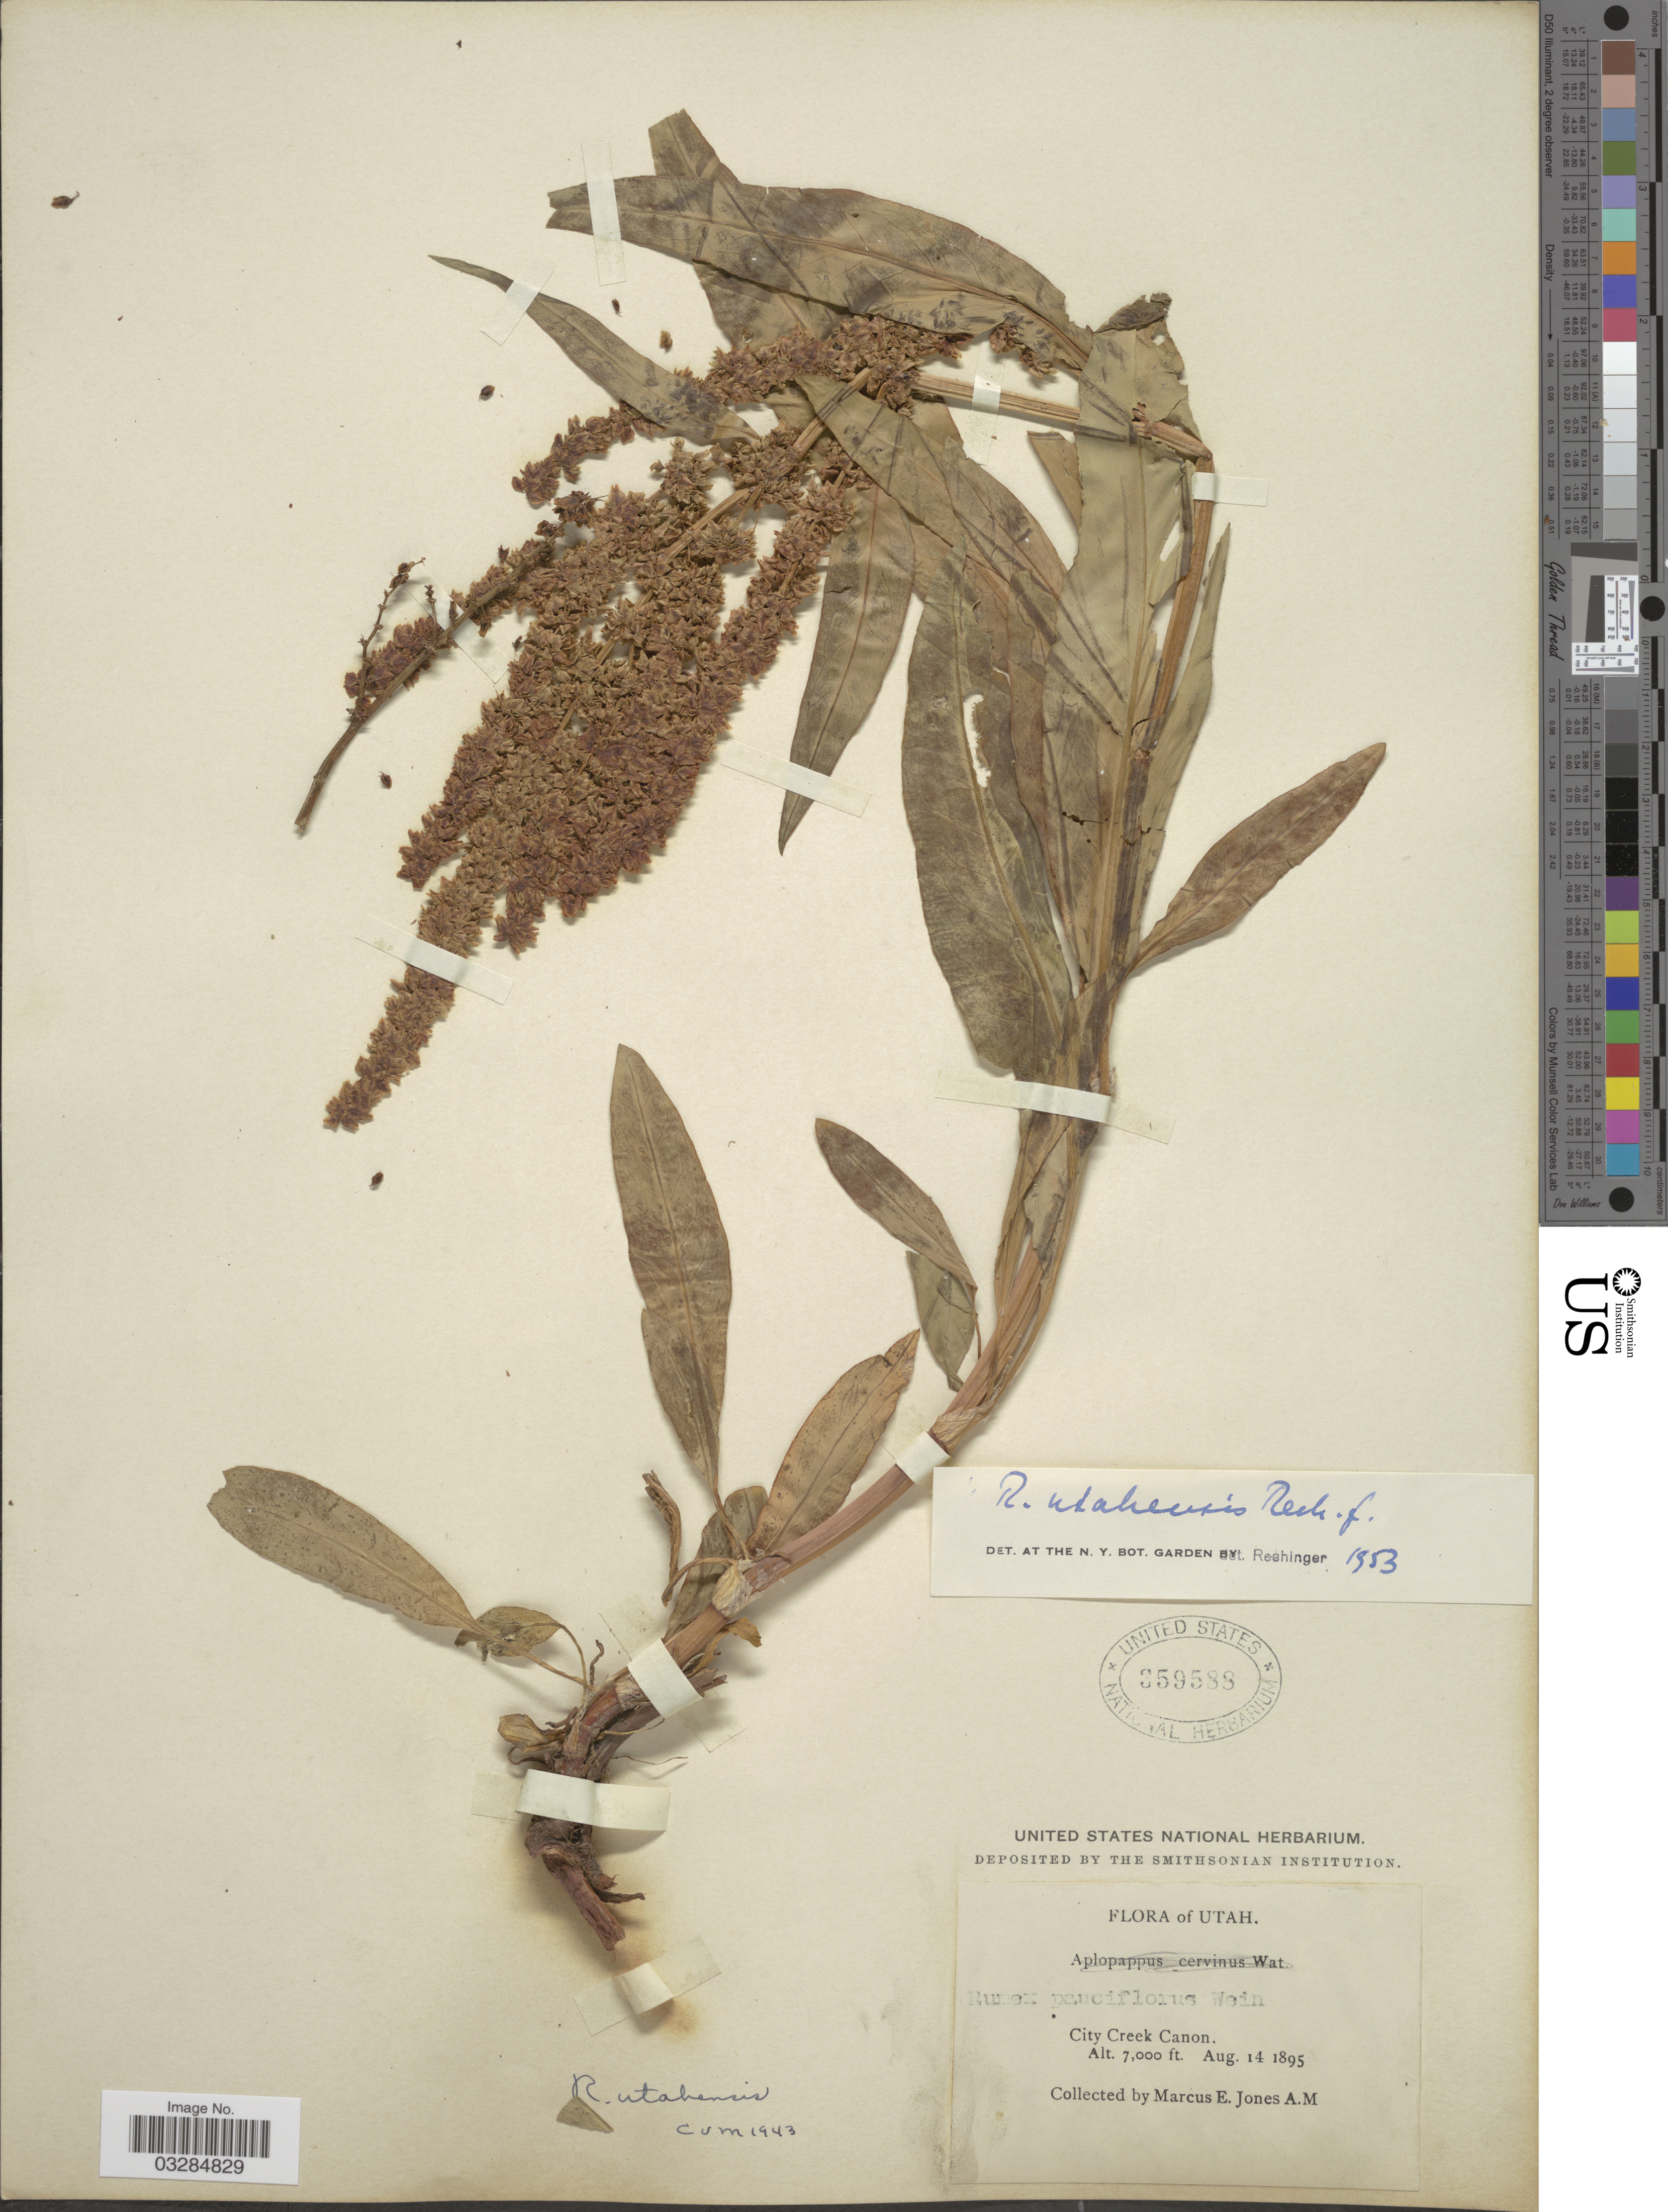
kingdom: Plantae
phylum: Tracheophyta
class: Magnoliopsida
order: Caryophyllales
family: Polygonaceae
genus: Rumex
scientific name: Rumex utahensis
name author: Rech. f.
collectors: M. E. Jones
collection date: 1895-08-14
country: United States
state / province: Utah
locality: City Creek Canon.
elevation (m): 2134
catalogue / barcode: US 359588